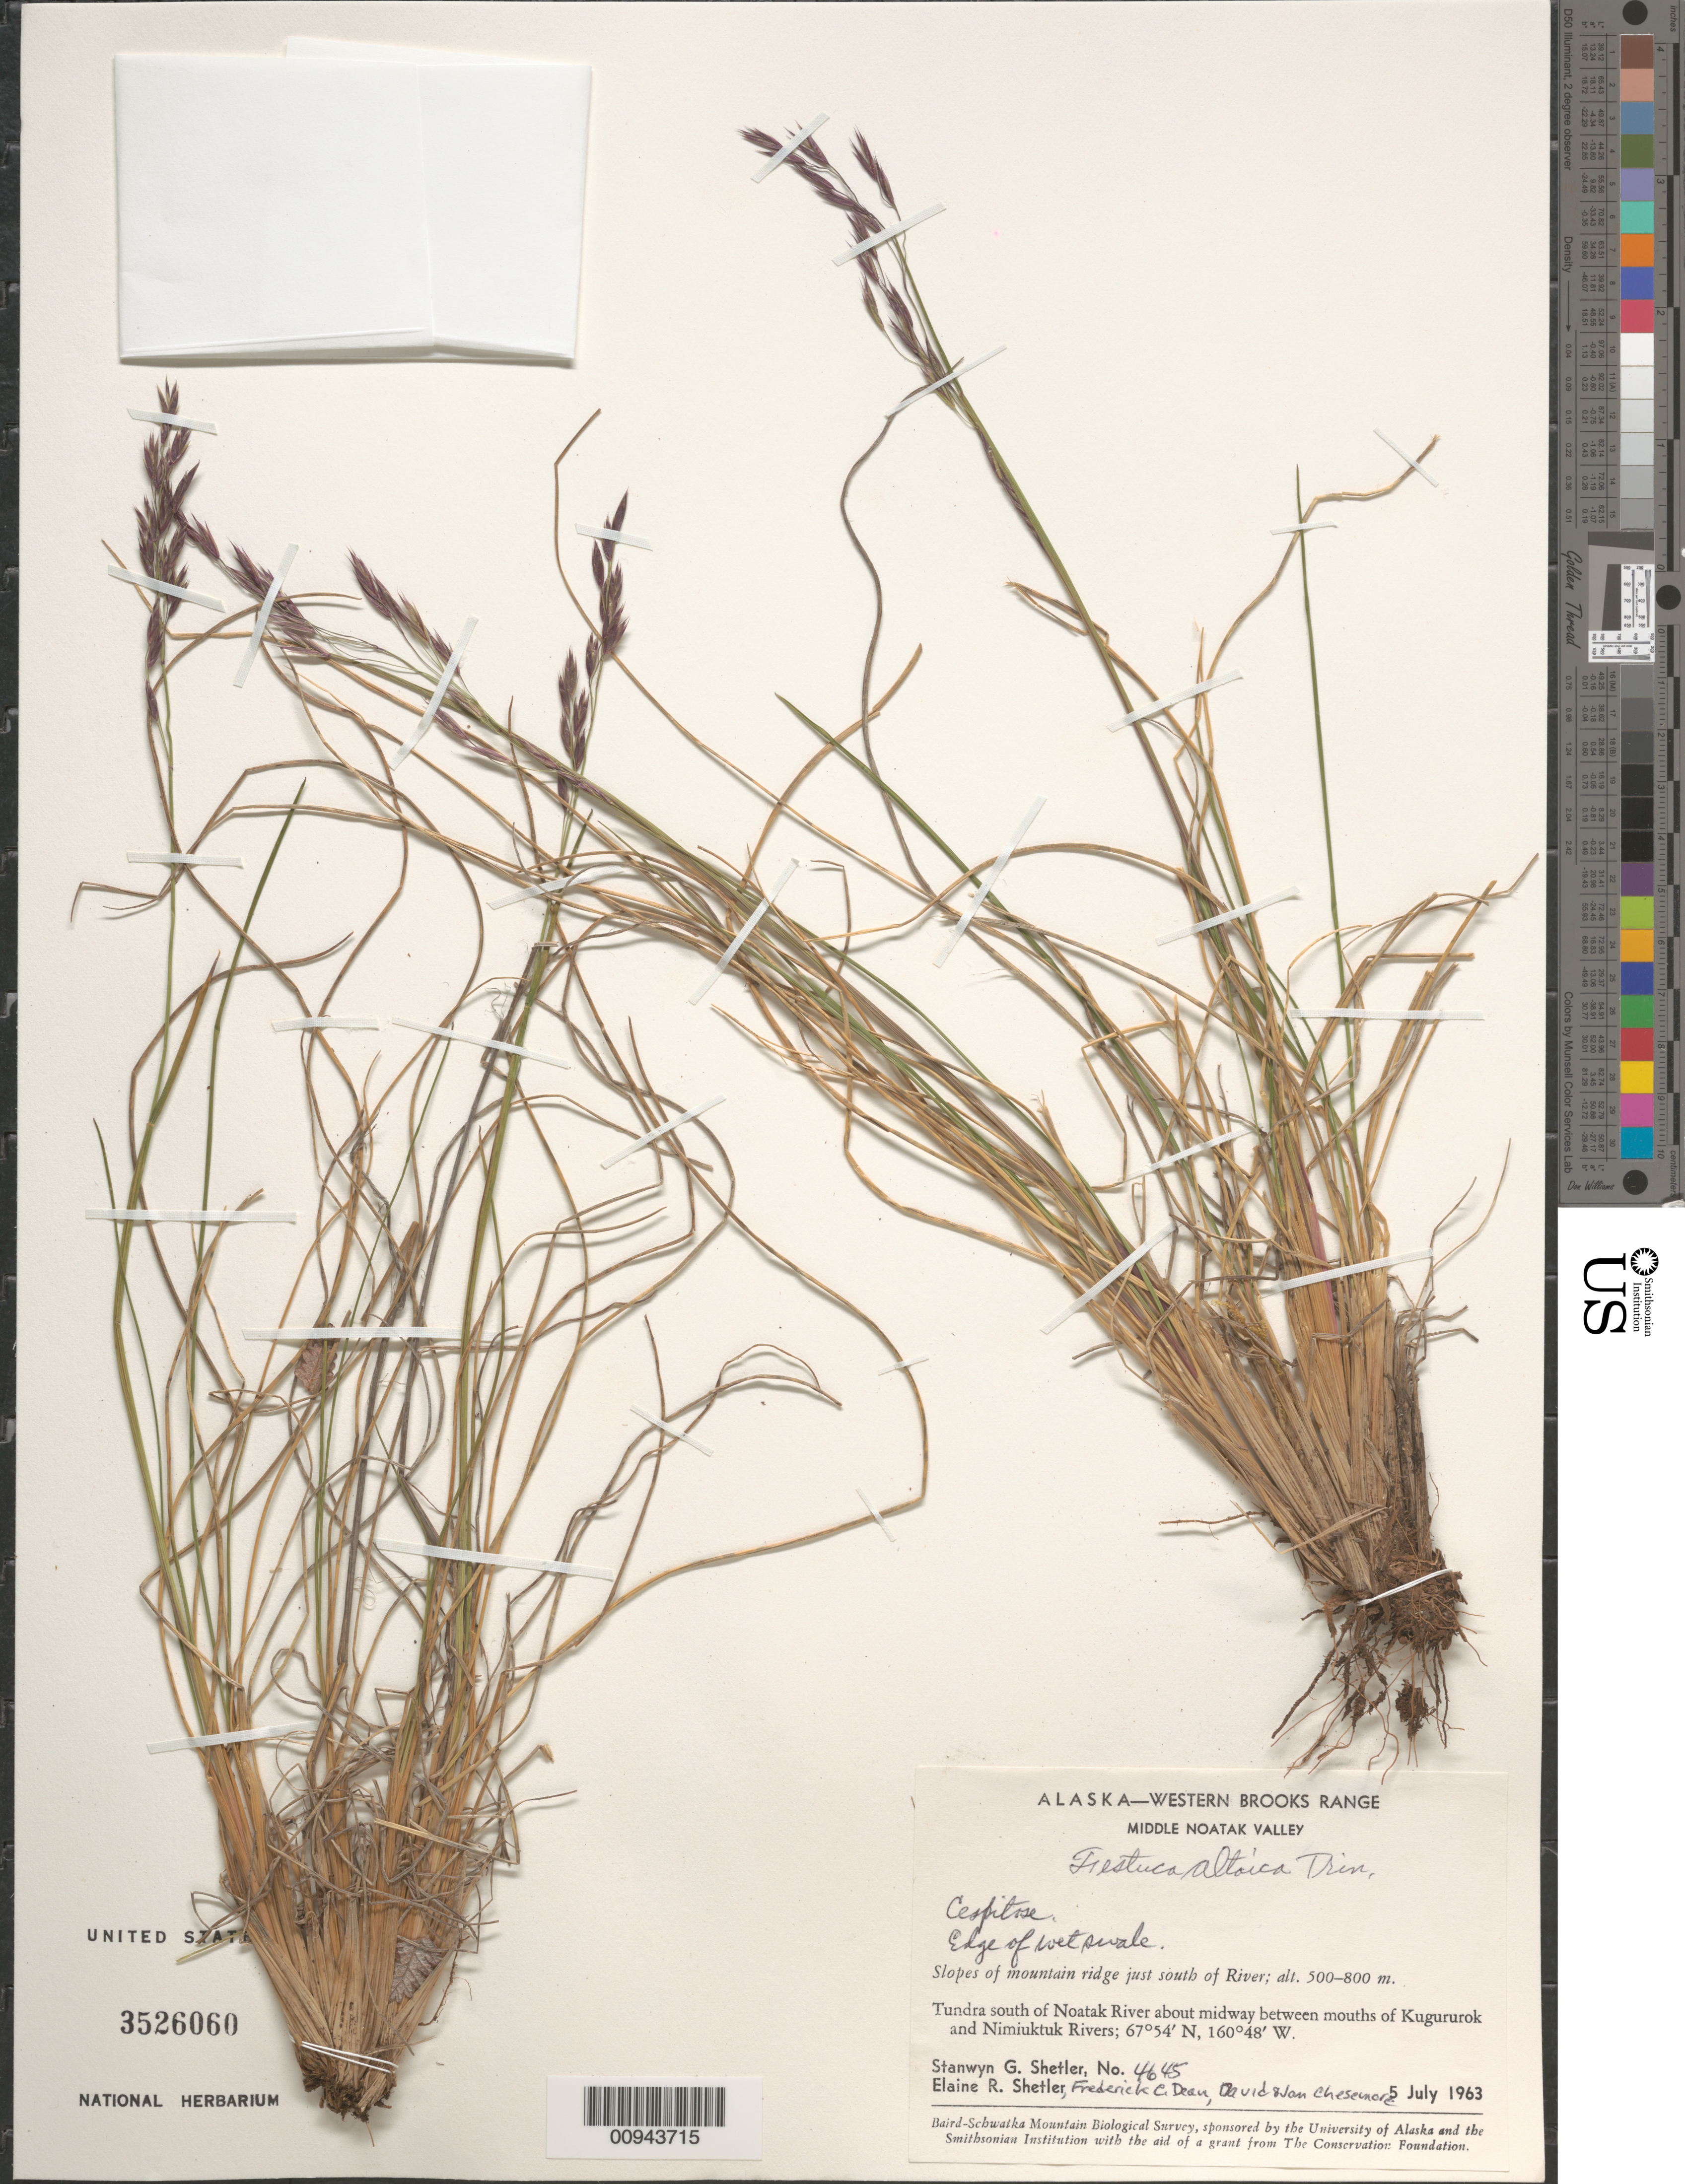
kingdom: Plantae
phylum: Tracheophyta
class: Liliopsida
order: Poales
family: Poaceae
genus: Festuca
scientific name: Festuca altaica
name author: Trin.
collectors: S. Shetler, E. R. Shetler, F. C. Dean, D. Chesemore & J. Chesemore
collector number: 4645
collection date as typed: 05 Jul 1963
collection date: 1963-07-05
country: United States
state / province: Alaska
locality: S of Noatak River about midway between mouths of Kugururok and Nimiuktuk Rivers. Western Brooks Range, Middle Noatak Valley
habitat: Tundra. Edge of wet swale. Slopes of mountain ridge just south of River.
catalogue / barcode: US 3526060